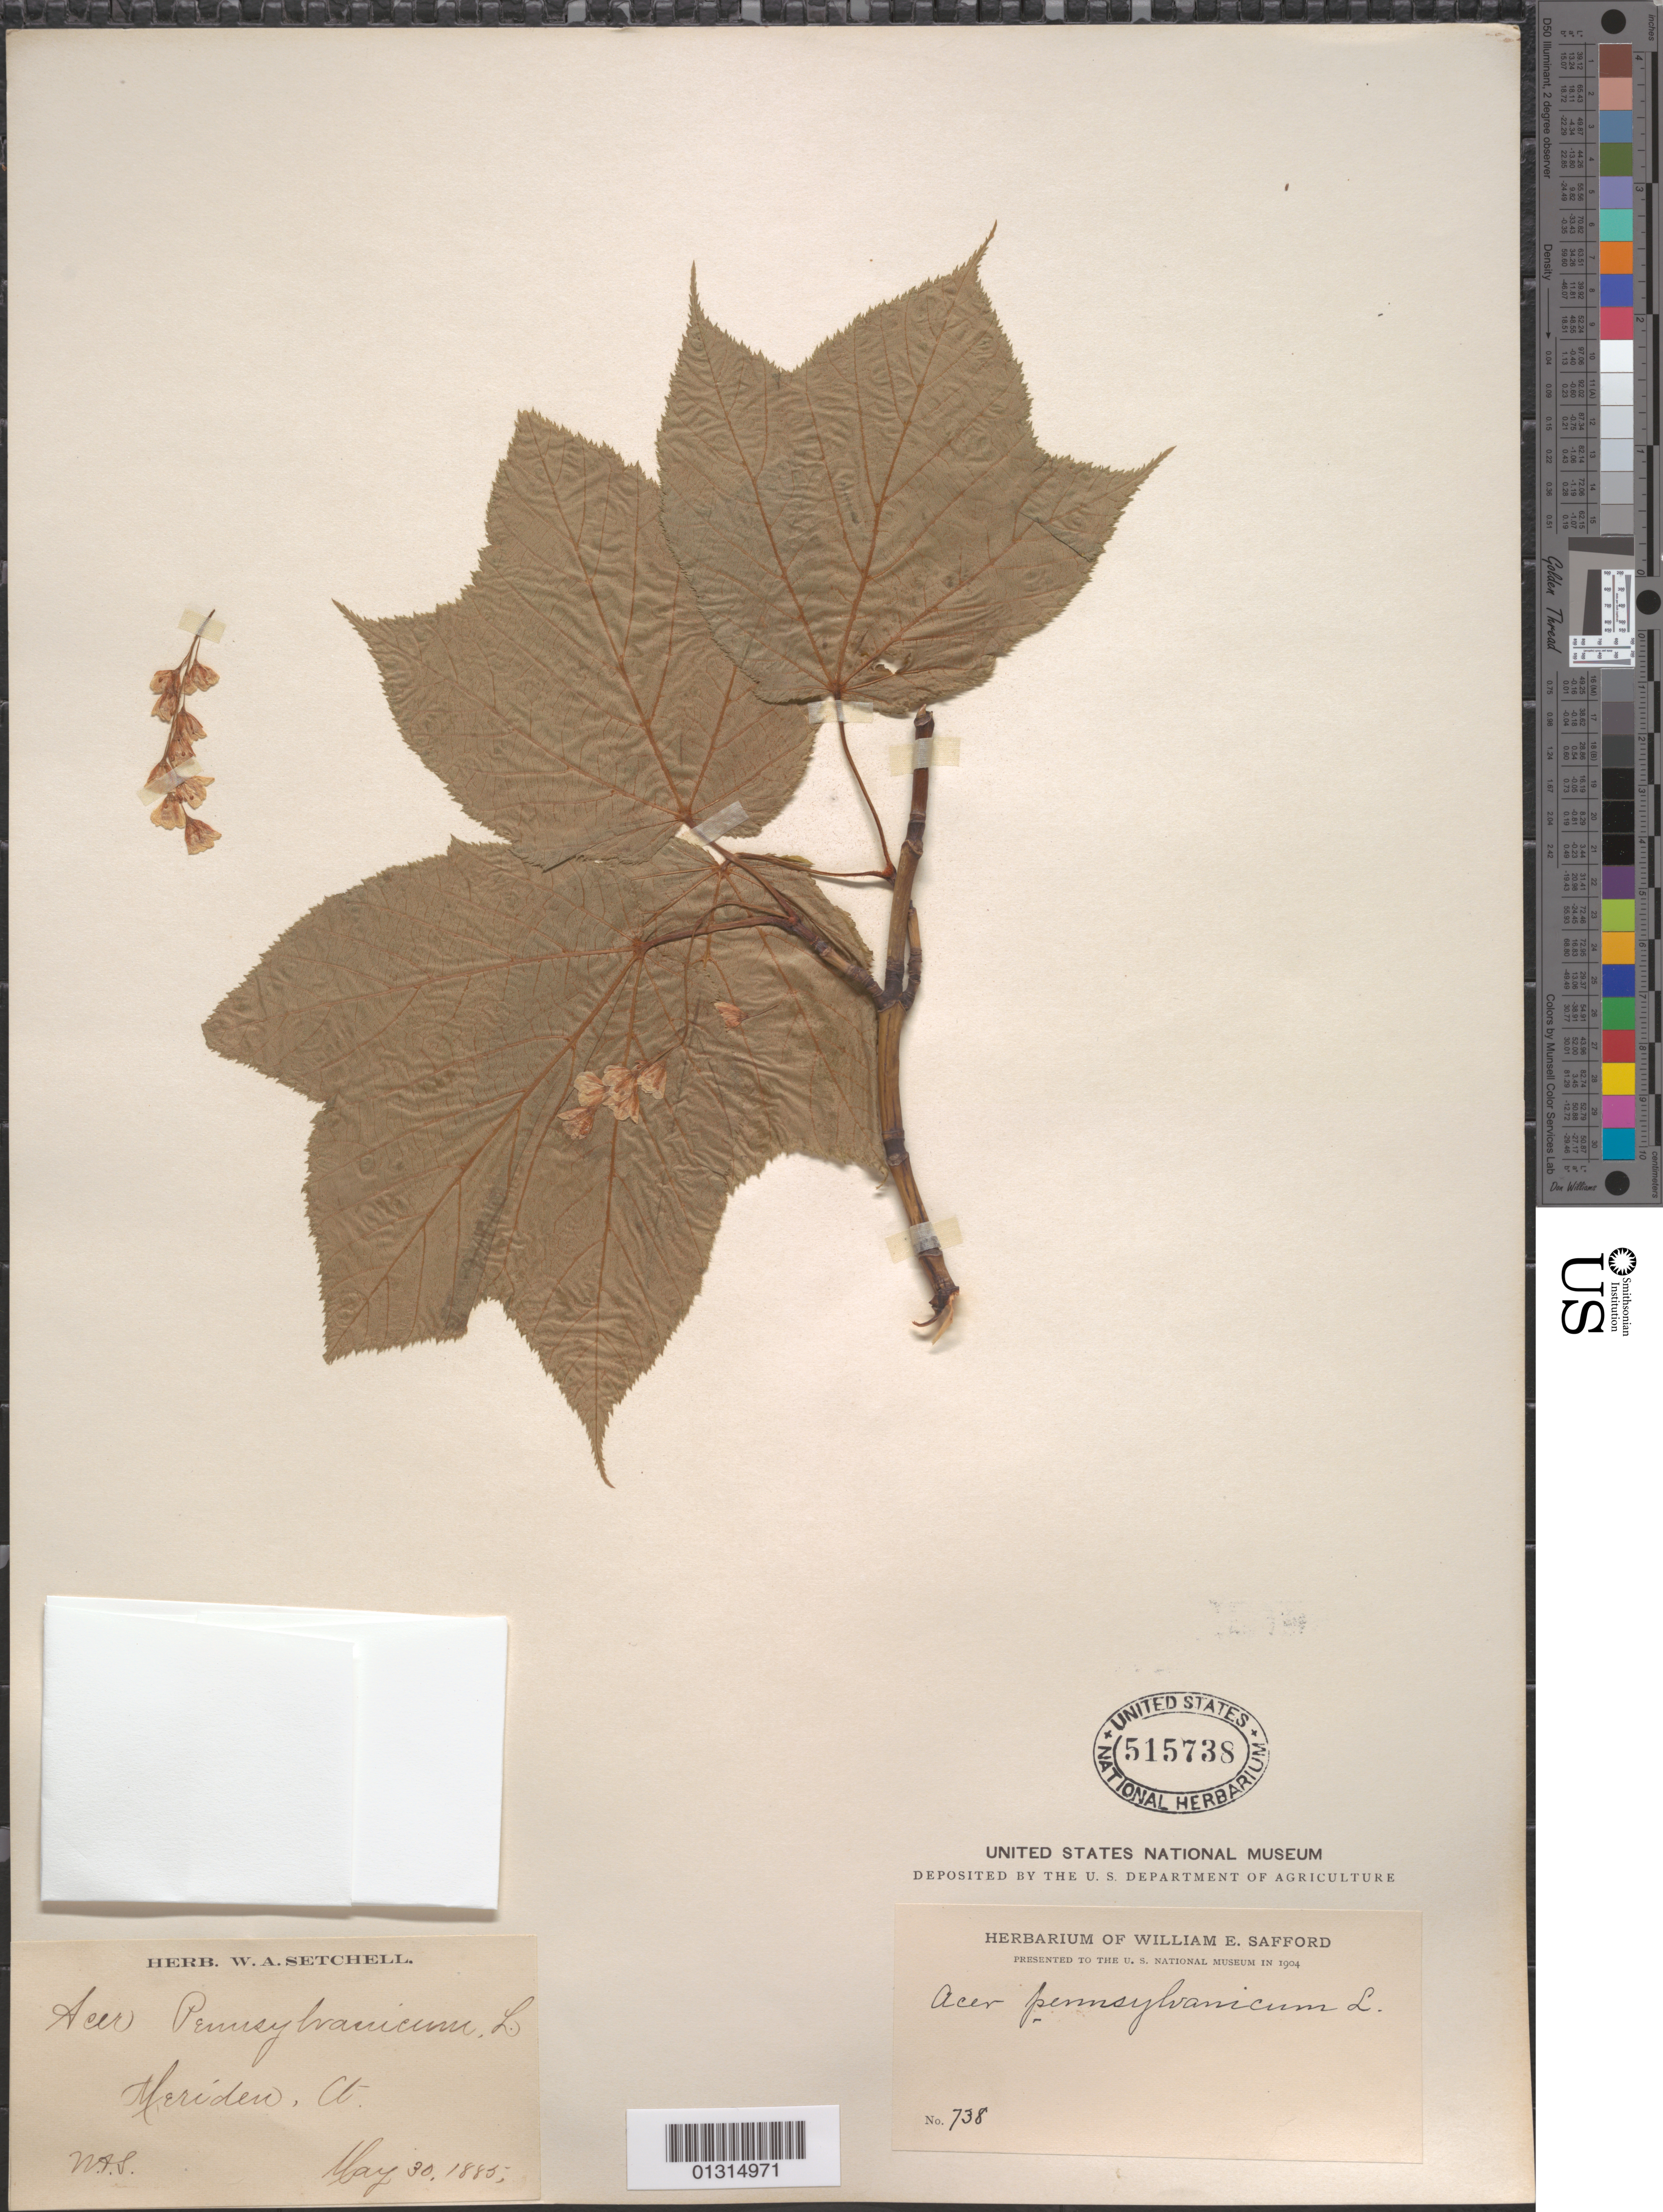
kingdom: Plantae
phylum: Tracheophyta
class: Magnoliopsida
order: Sapindales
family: Sapindaceae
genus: Acer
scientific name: Acer pensylvanicum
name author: L.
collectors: W. Setchell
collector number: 738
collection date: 1885-05-30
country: United States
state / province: Connecticut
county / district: New Haven County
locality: Meriden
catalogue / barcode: US 515738